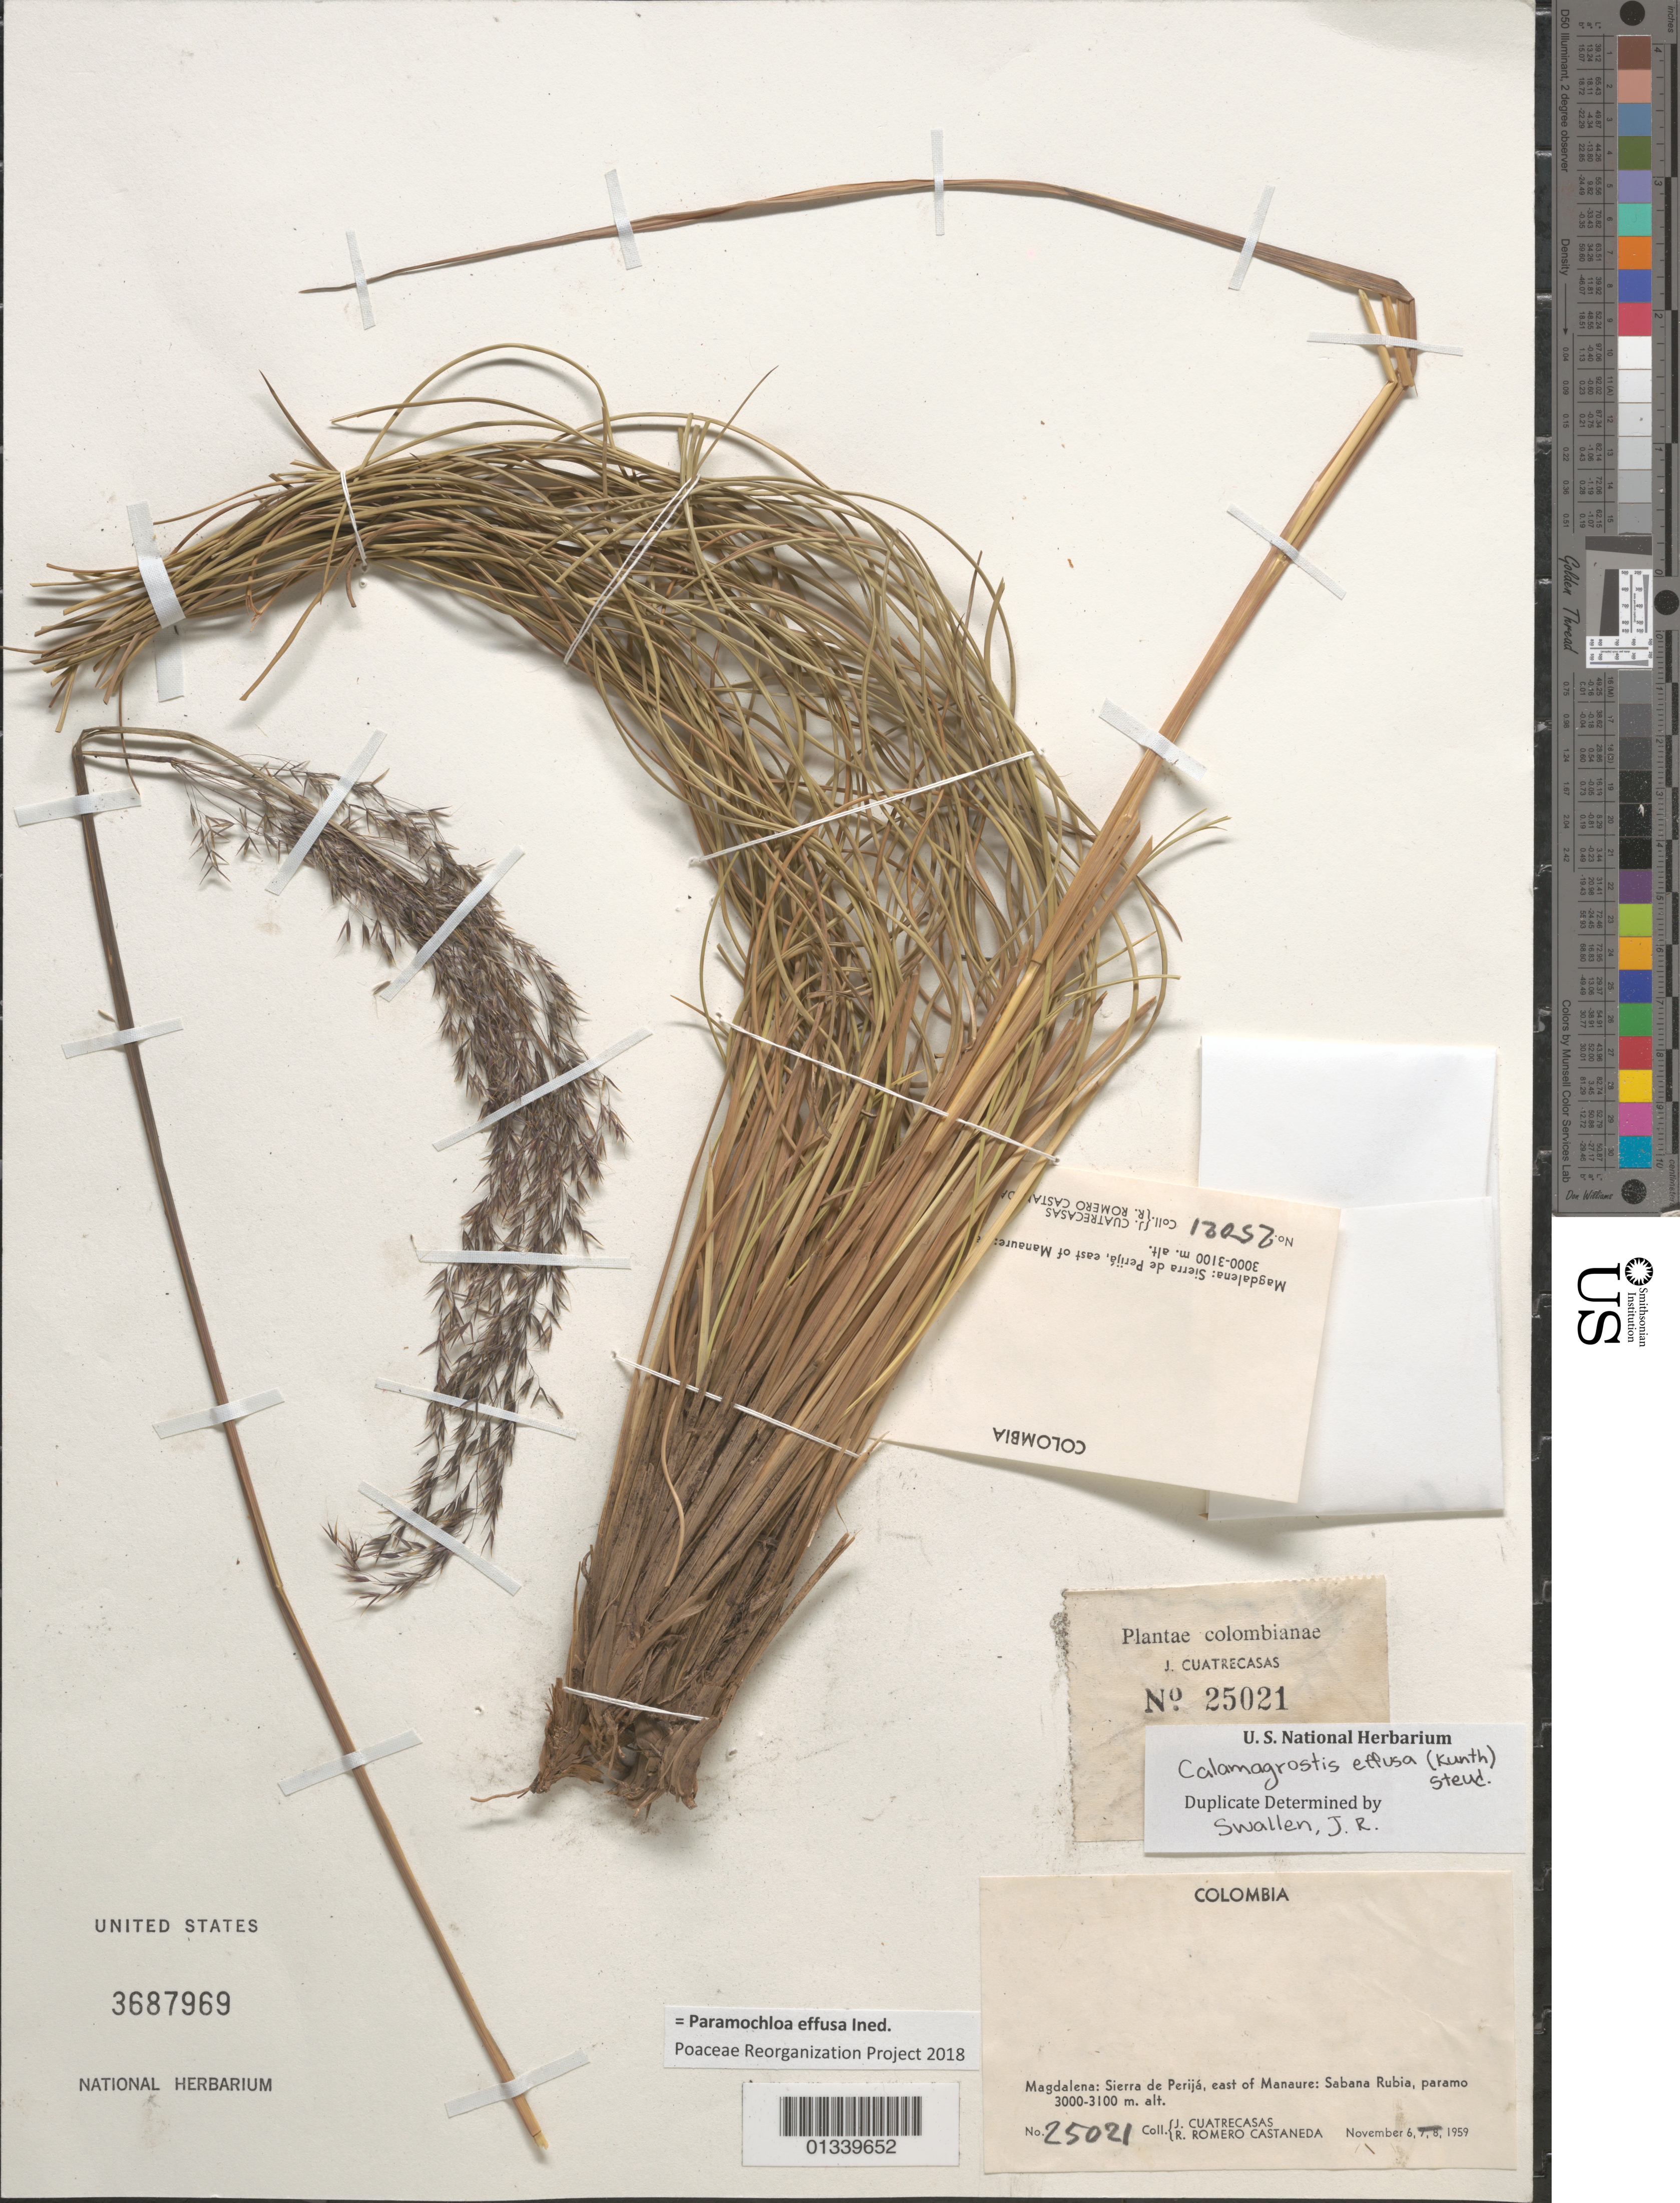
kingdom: Plantae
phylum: Tracheophyta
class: Liliopsida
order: Poales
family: Poaceae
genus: Paramochloa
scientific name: Paramochloa crispifolia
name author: (Sylvester) P.M. Peterson et al.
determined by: Poaceae Reorganization Project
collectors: J. Cuatrecasas & R. Romero Castañeda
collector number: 25021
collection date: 1959-11-06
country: Colombia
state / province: Magdalena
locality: Sierra de Perija, east of Manaure: Sabana Rubia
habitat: Paramo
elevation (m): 3000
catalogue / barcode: US 3687969